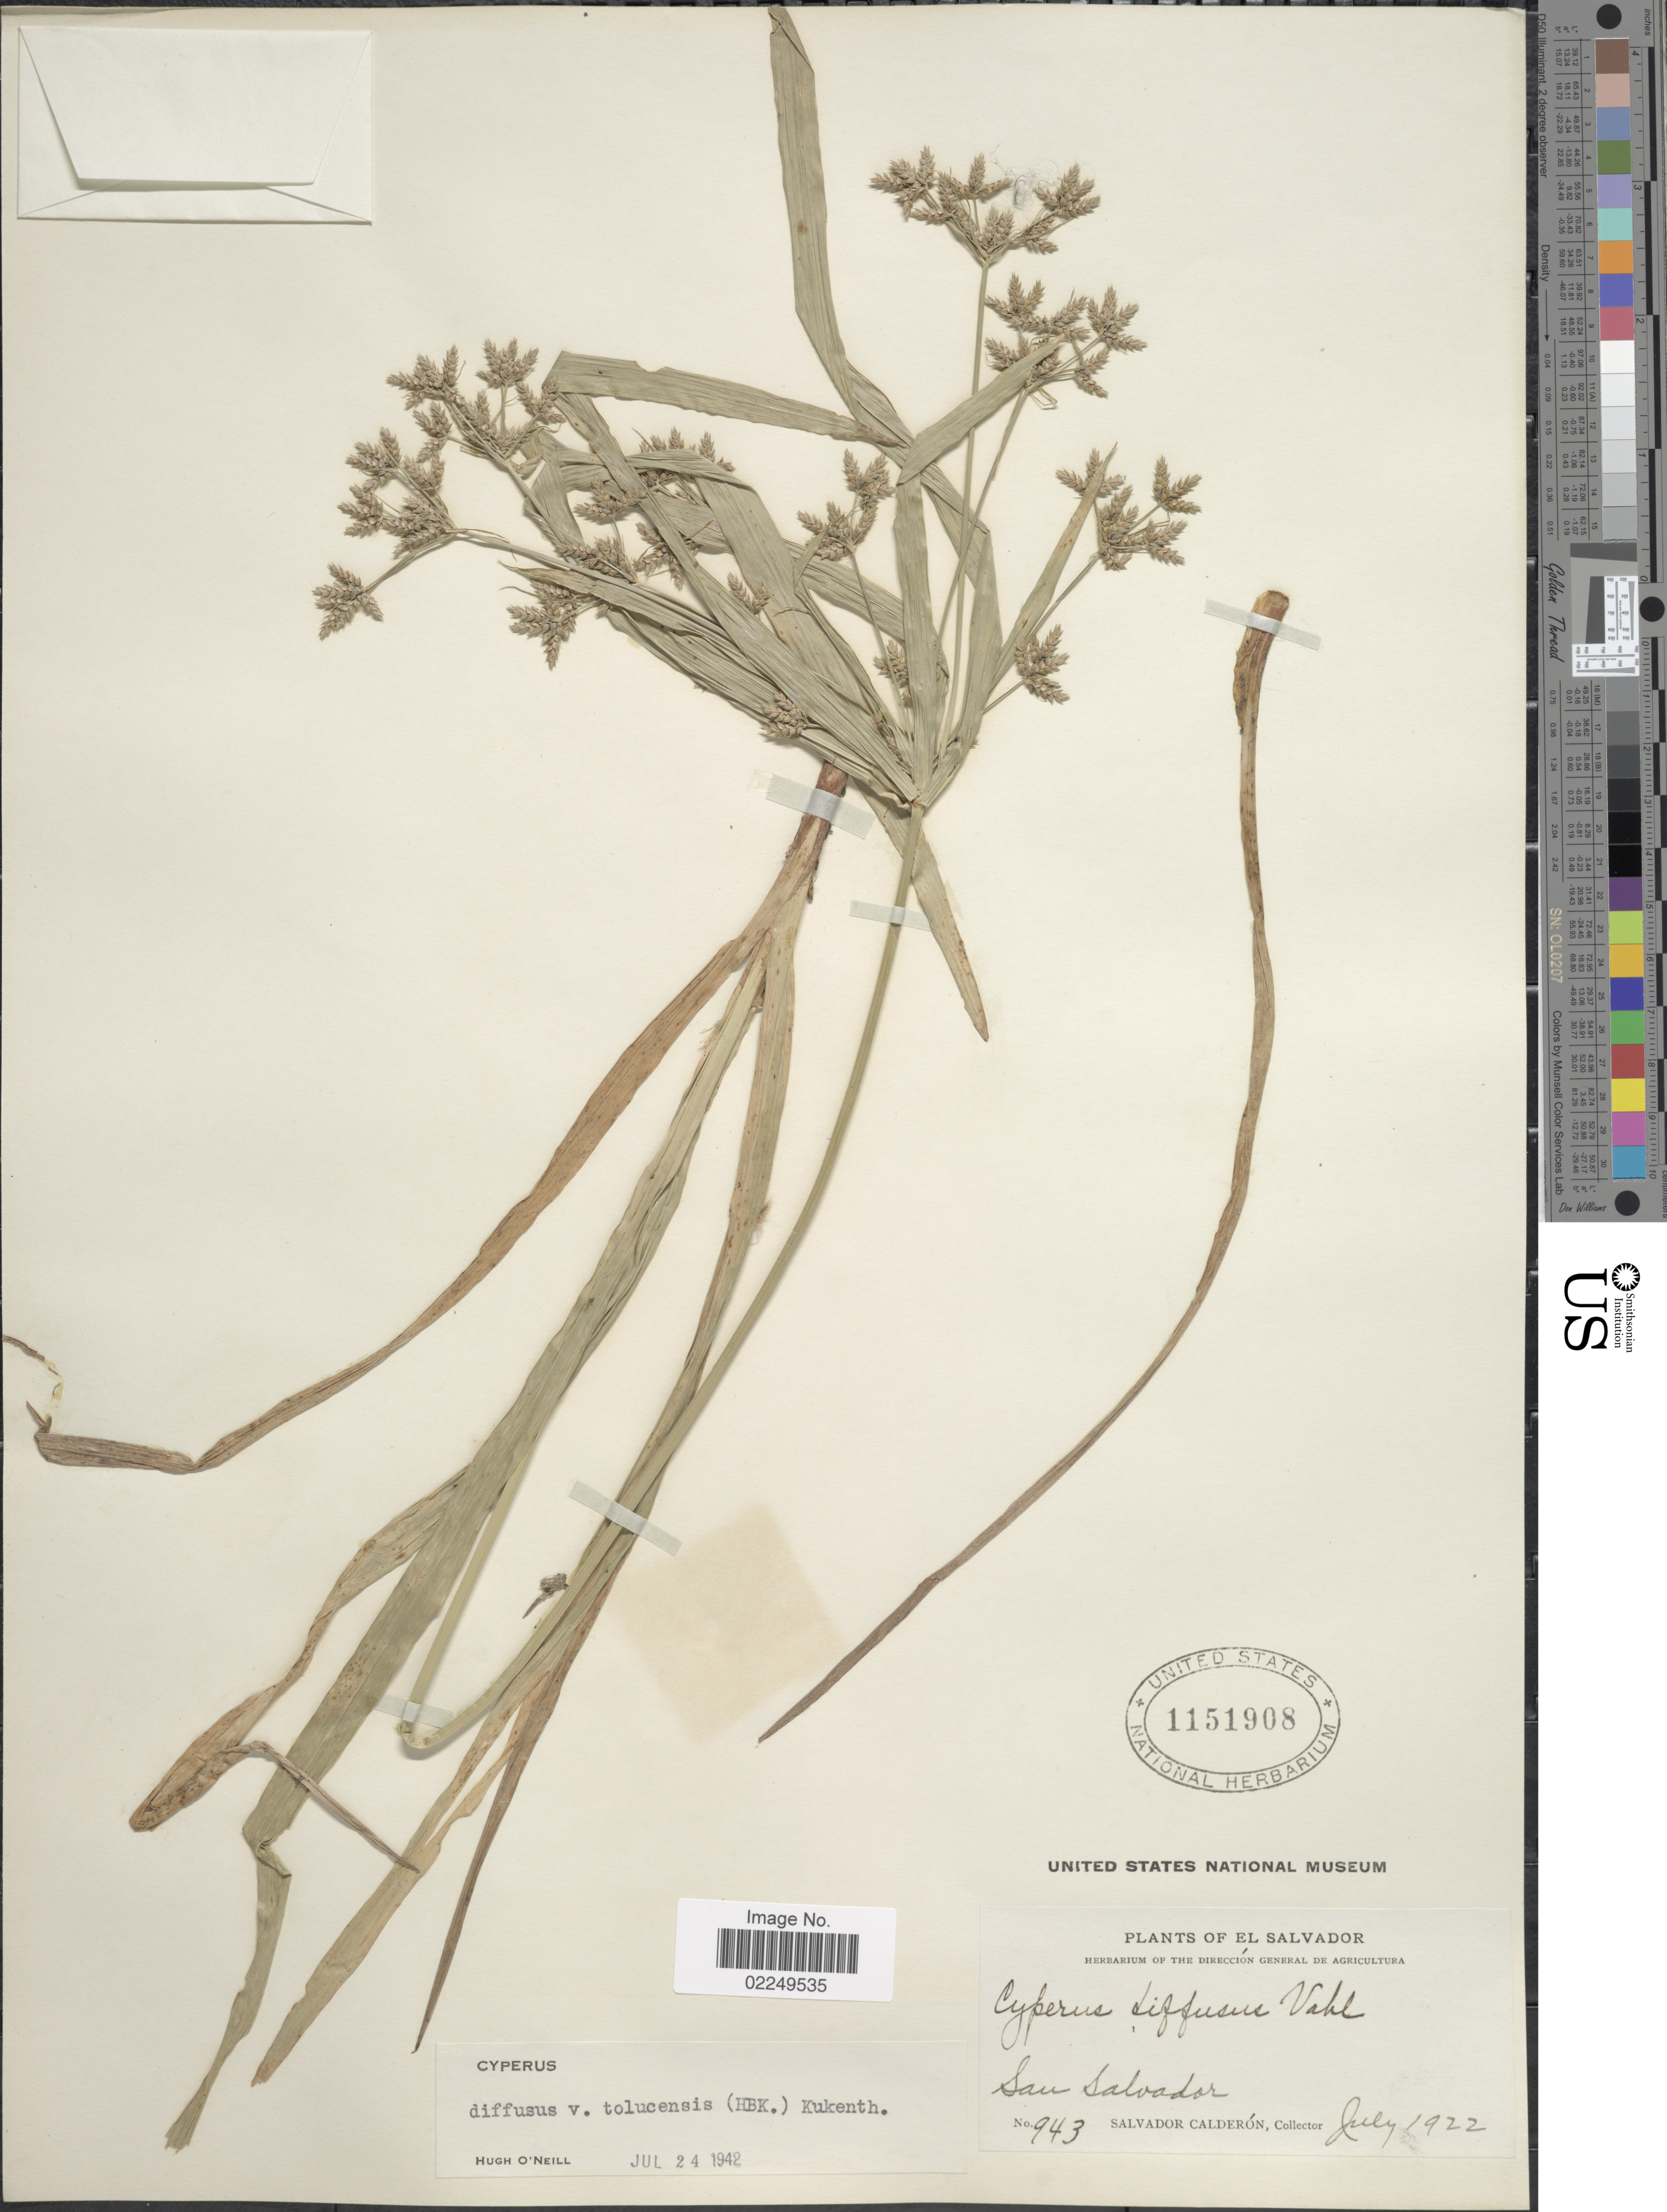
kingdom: Plantae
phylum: Tracheophyta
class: Liliopsida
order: Poales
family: Cyperaceae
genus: Cyperus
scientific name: Cyperus laxus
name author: Lam.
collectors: S. Calderón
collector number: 943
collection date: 1922-07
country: El Salvador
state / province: San Salvador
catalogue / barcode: US 1151908